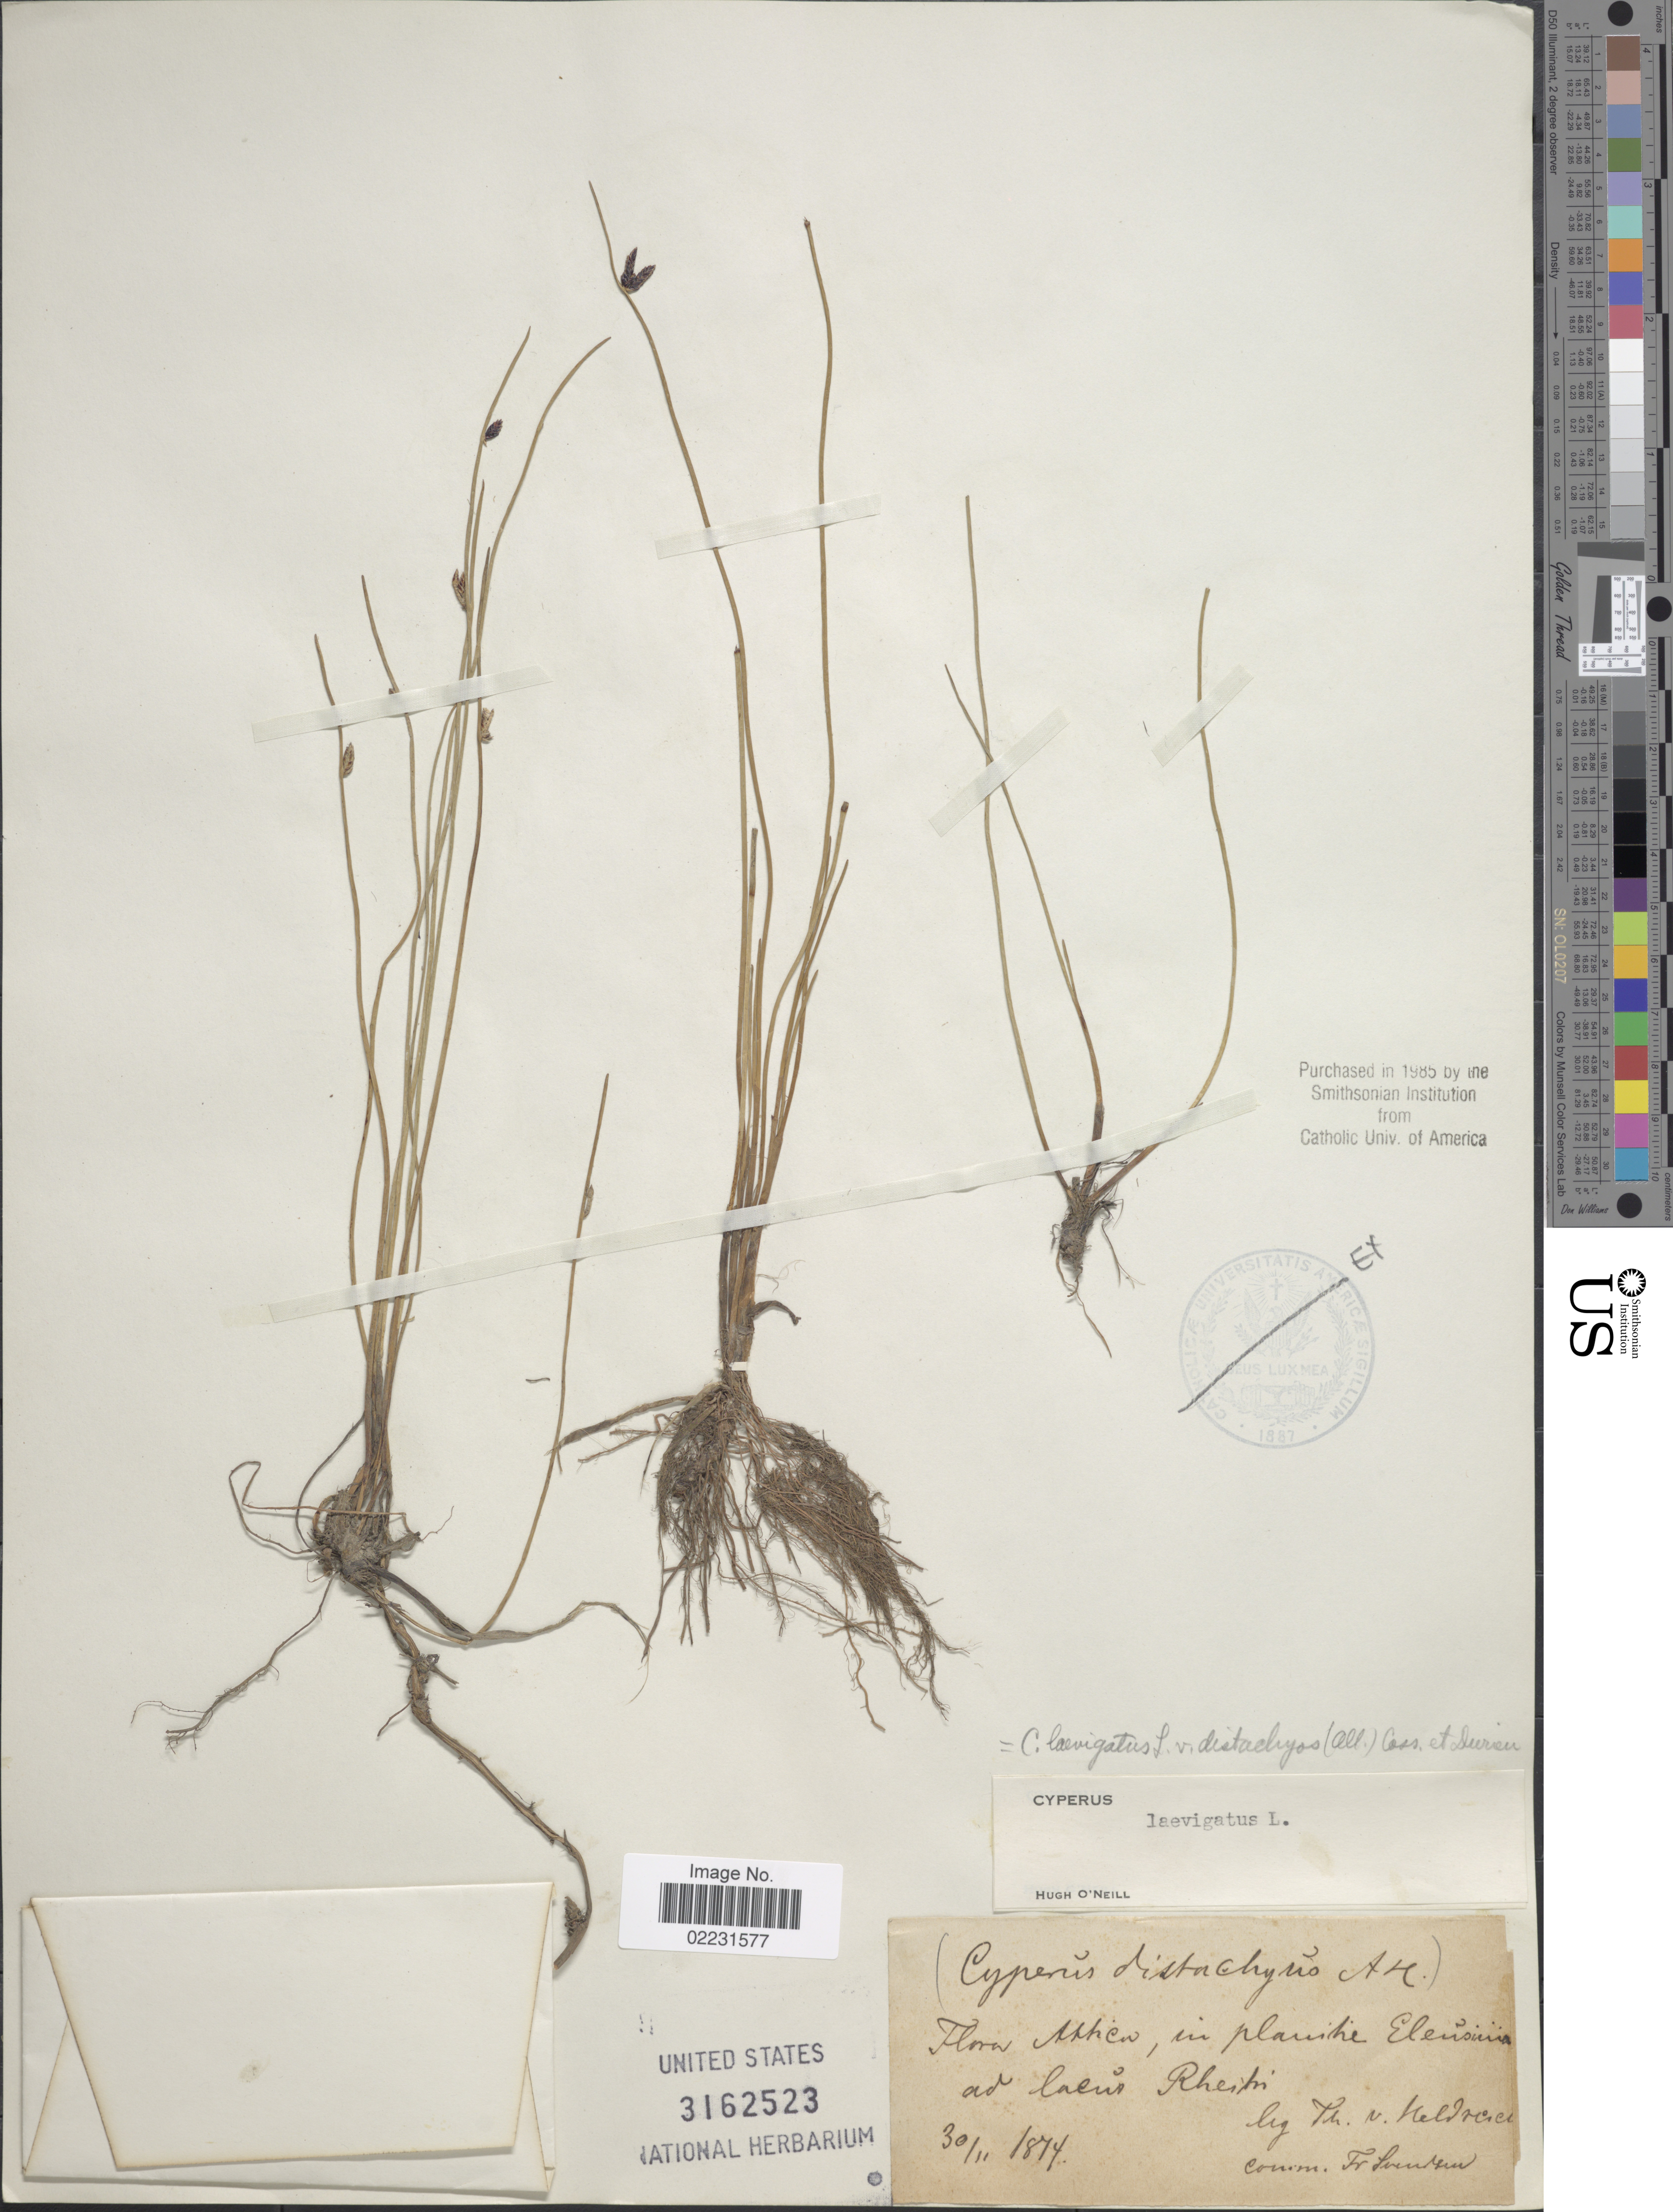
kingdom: Plantae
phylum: Tracheophyta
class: Liliopsida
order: Poales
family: Cyperaceae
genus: Cyperus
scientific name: Cyperus laevigatus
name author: L.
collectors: T. H. von Heldreich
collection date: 1874-11-30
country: Greece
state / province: Attica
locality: Eleusínia ad lacus Rheiti.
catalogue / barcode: US 3162523